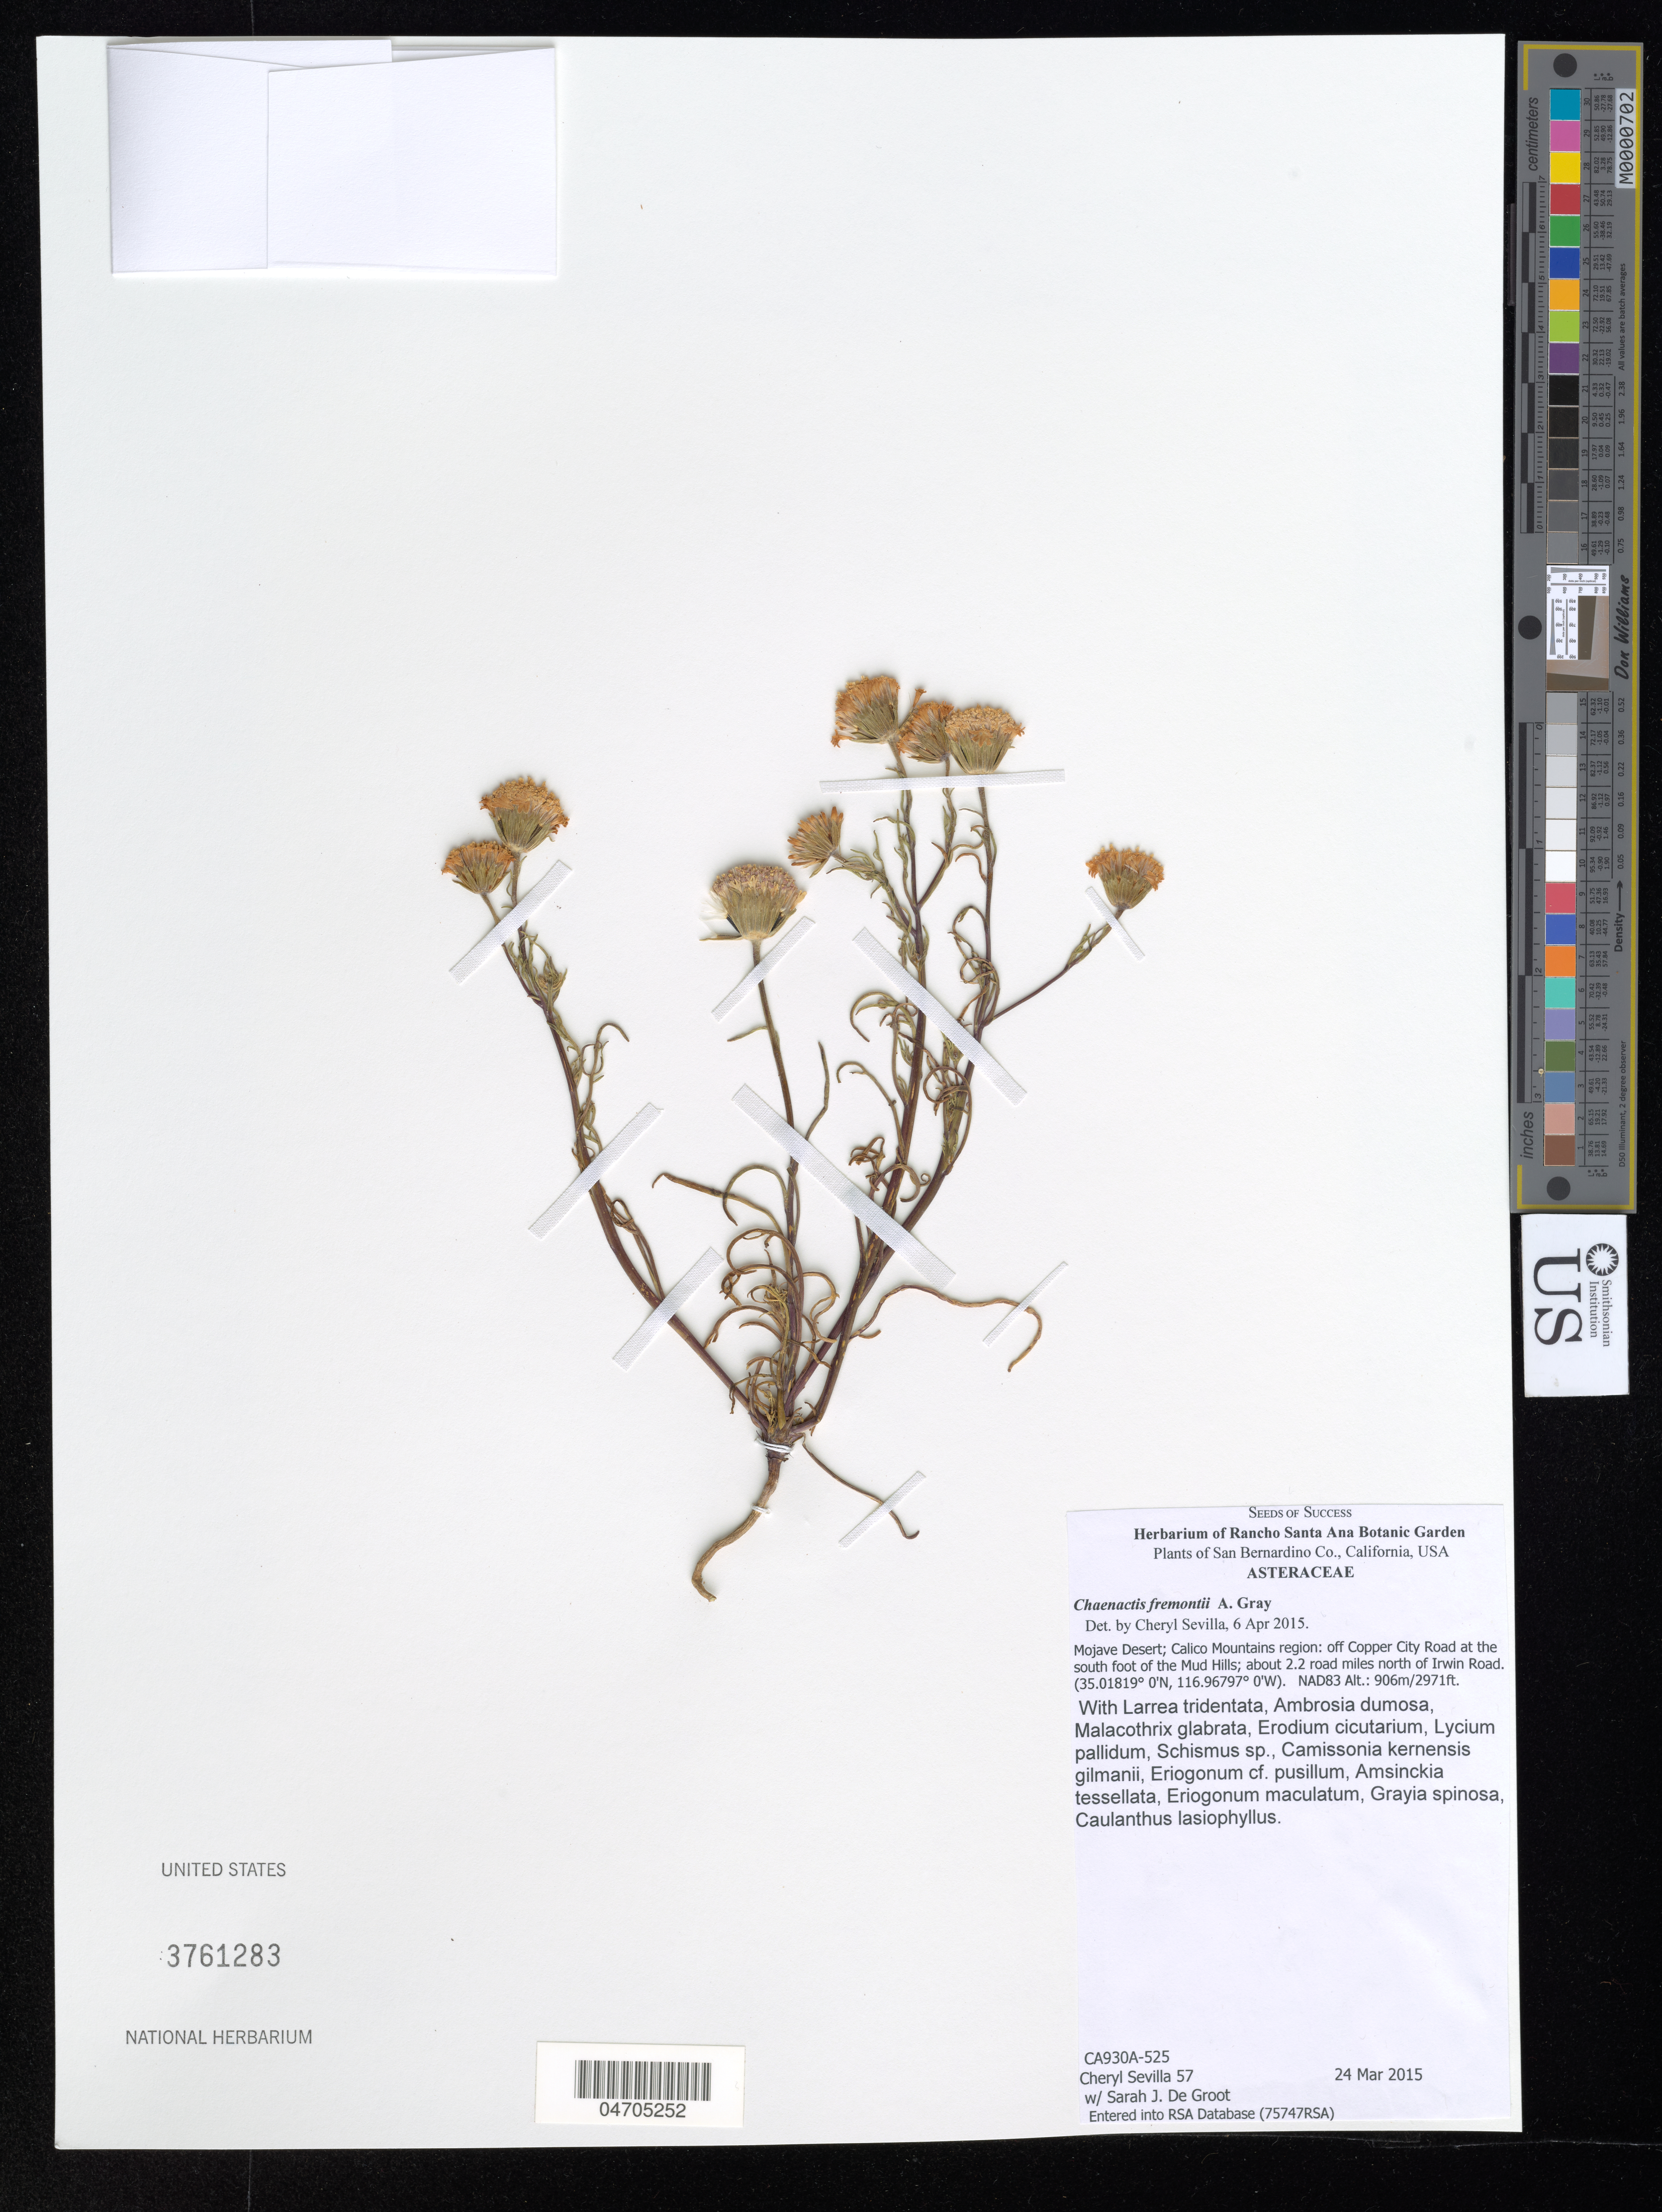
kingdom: Plantae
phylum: Tracheophyta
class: Magnoliopsida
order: Asterales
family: Asteraceae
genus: Chaenactis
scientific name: Chaenactis fremontii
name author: A. Gray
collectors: C. Sevilla & S. De Groot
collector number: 57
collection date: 2015-03-24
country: United States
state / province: California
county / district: San Bernardino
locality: San Bernardino Co. Mojave Desert; Calico Mountains region: off Copper City Road at the south foot of the Mud Hills; about 2.2 road miles north of Irwin Road.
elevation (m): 906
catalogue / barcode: US 3761283